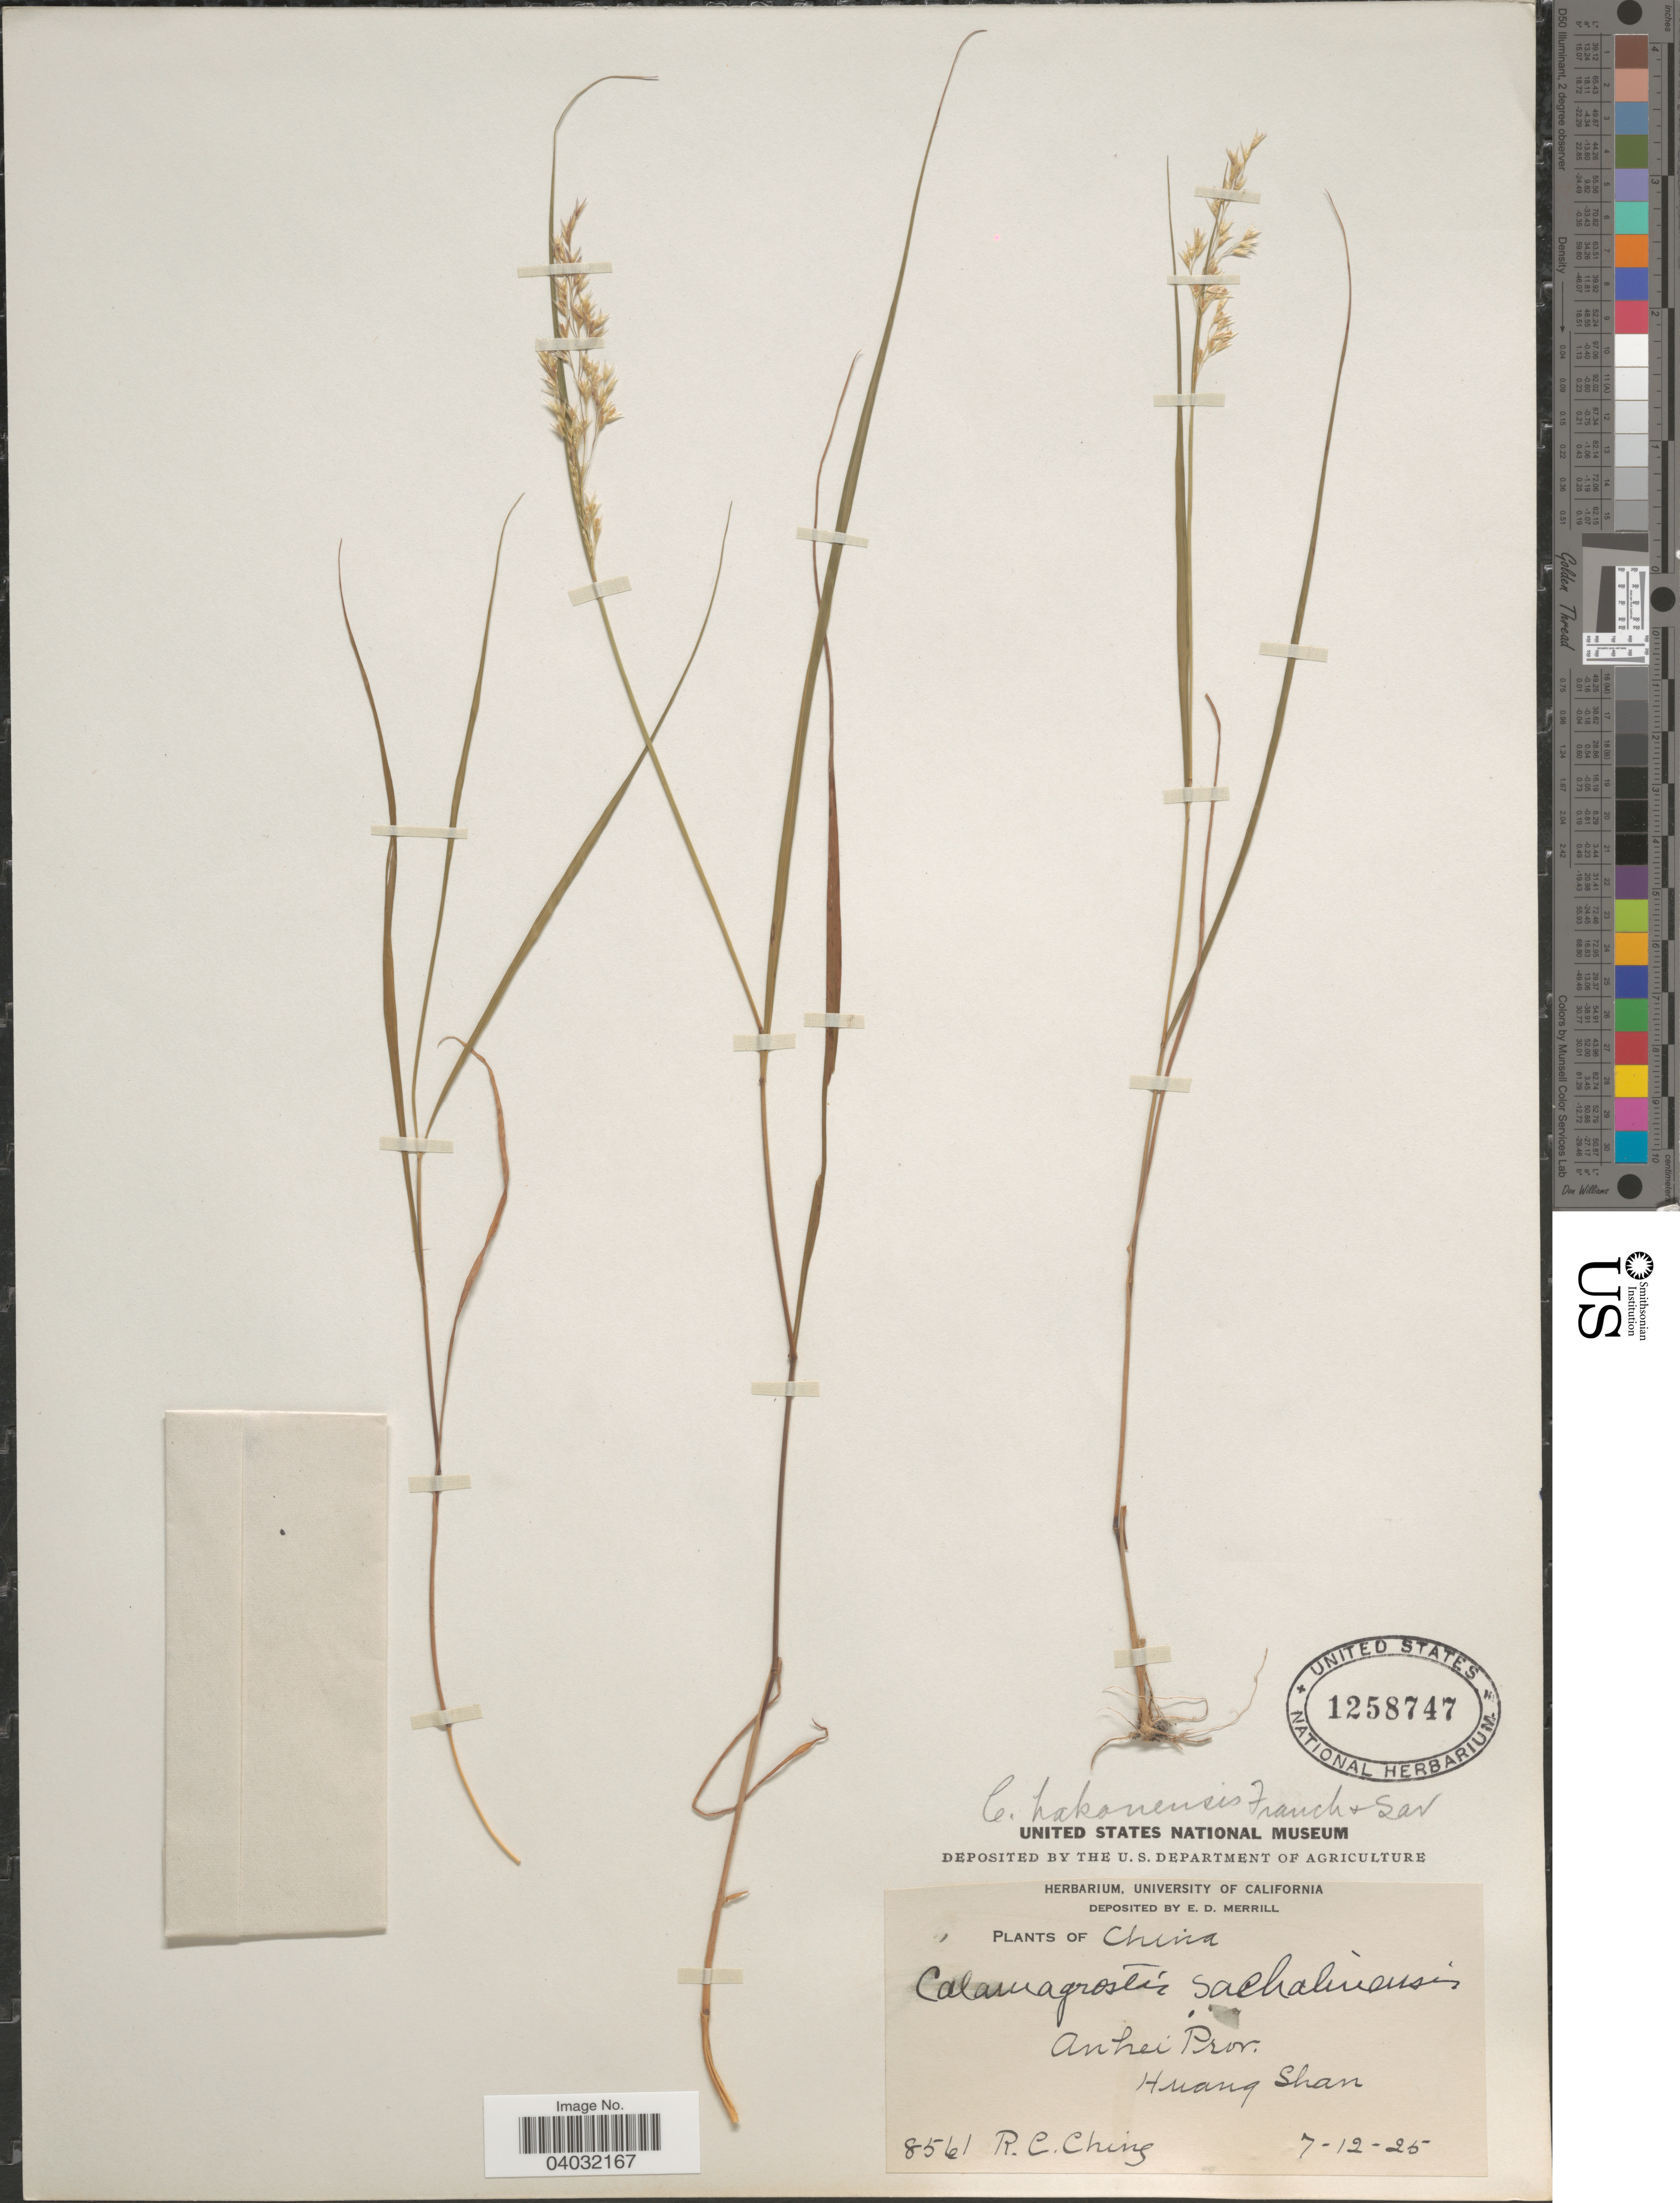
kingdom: Plantae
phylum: Tracheophyta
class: Liliopsida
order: Poales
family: Poaceae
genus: Calamagrostis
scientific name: Calamagrostis hakonensis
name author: Franch. & Sav.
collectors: R. C. Ching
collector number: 8561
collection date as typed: Transcribed d/m/y: 7/12/25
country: China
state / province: Anhui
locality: Anhei Prov. Huang Shan.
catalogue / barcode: US 1258747